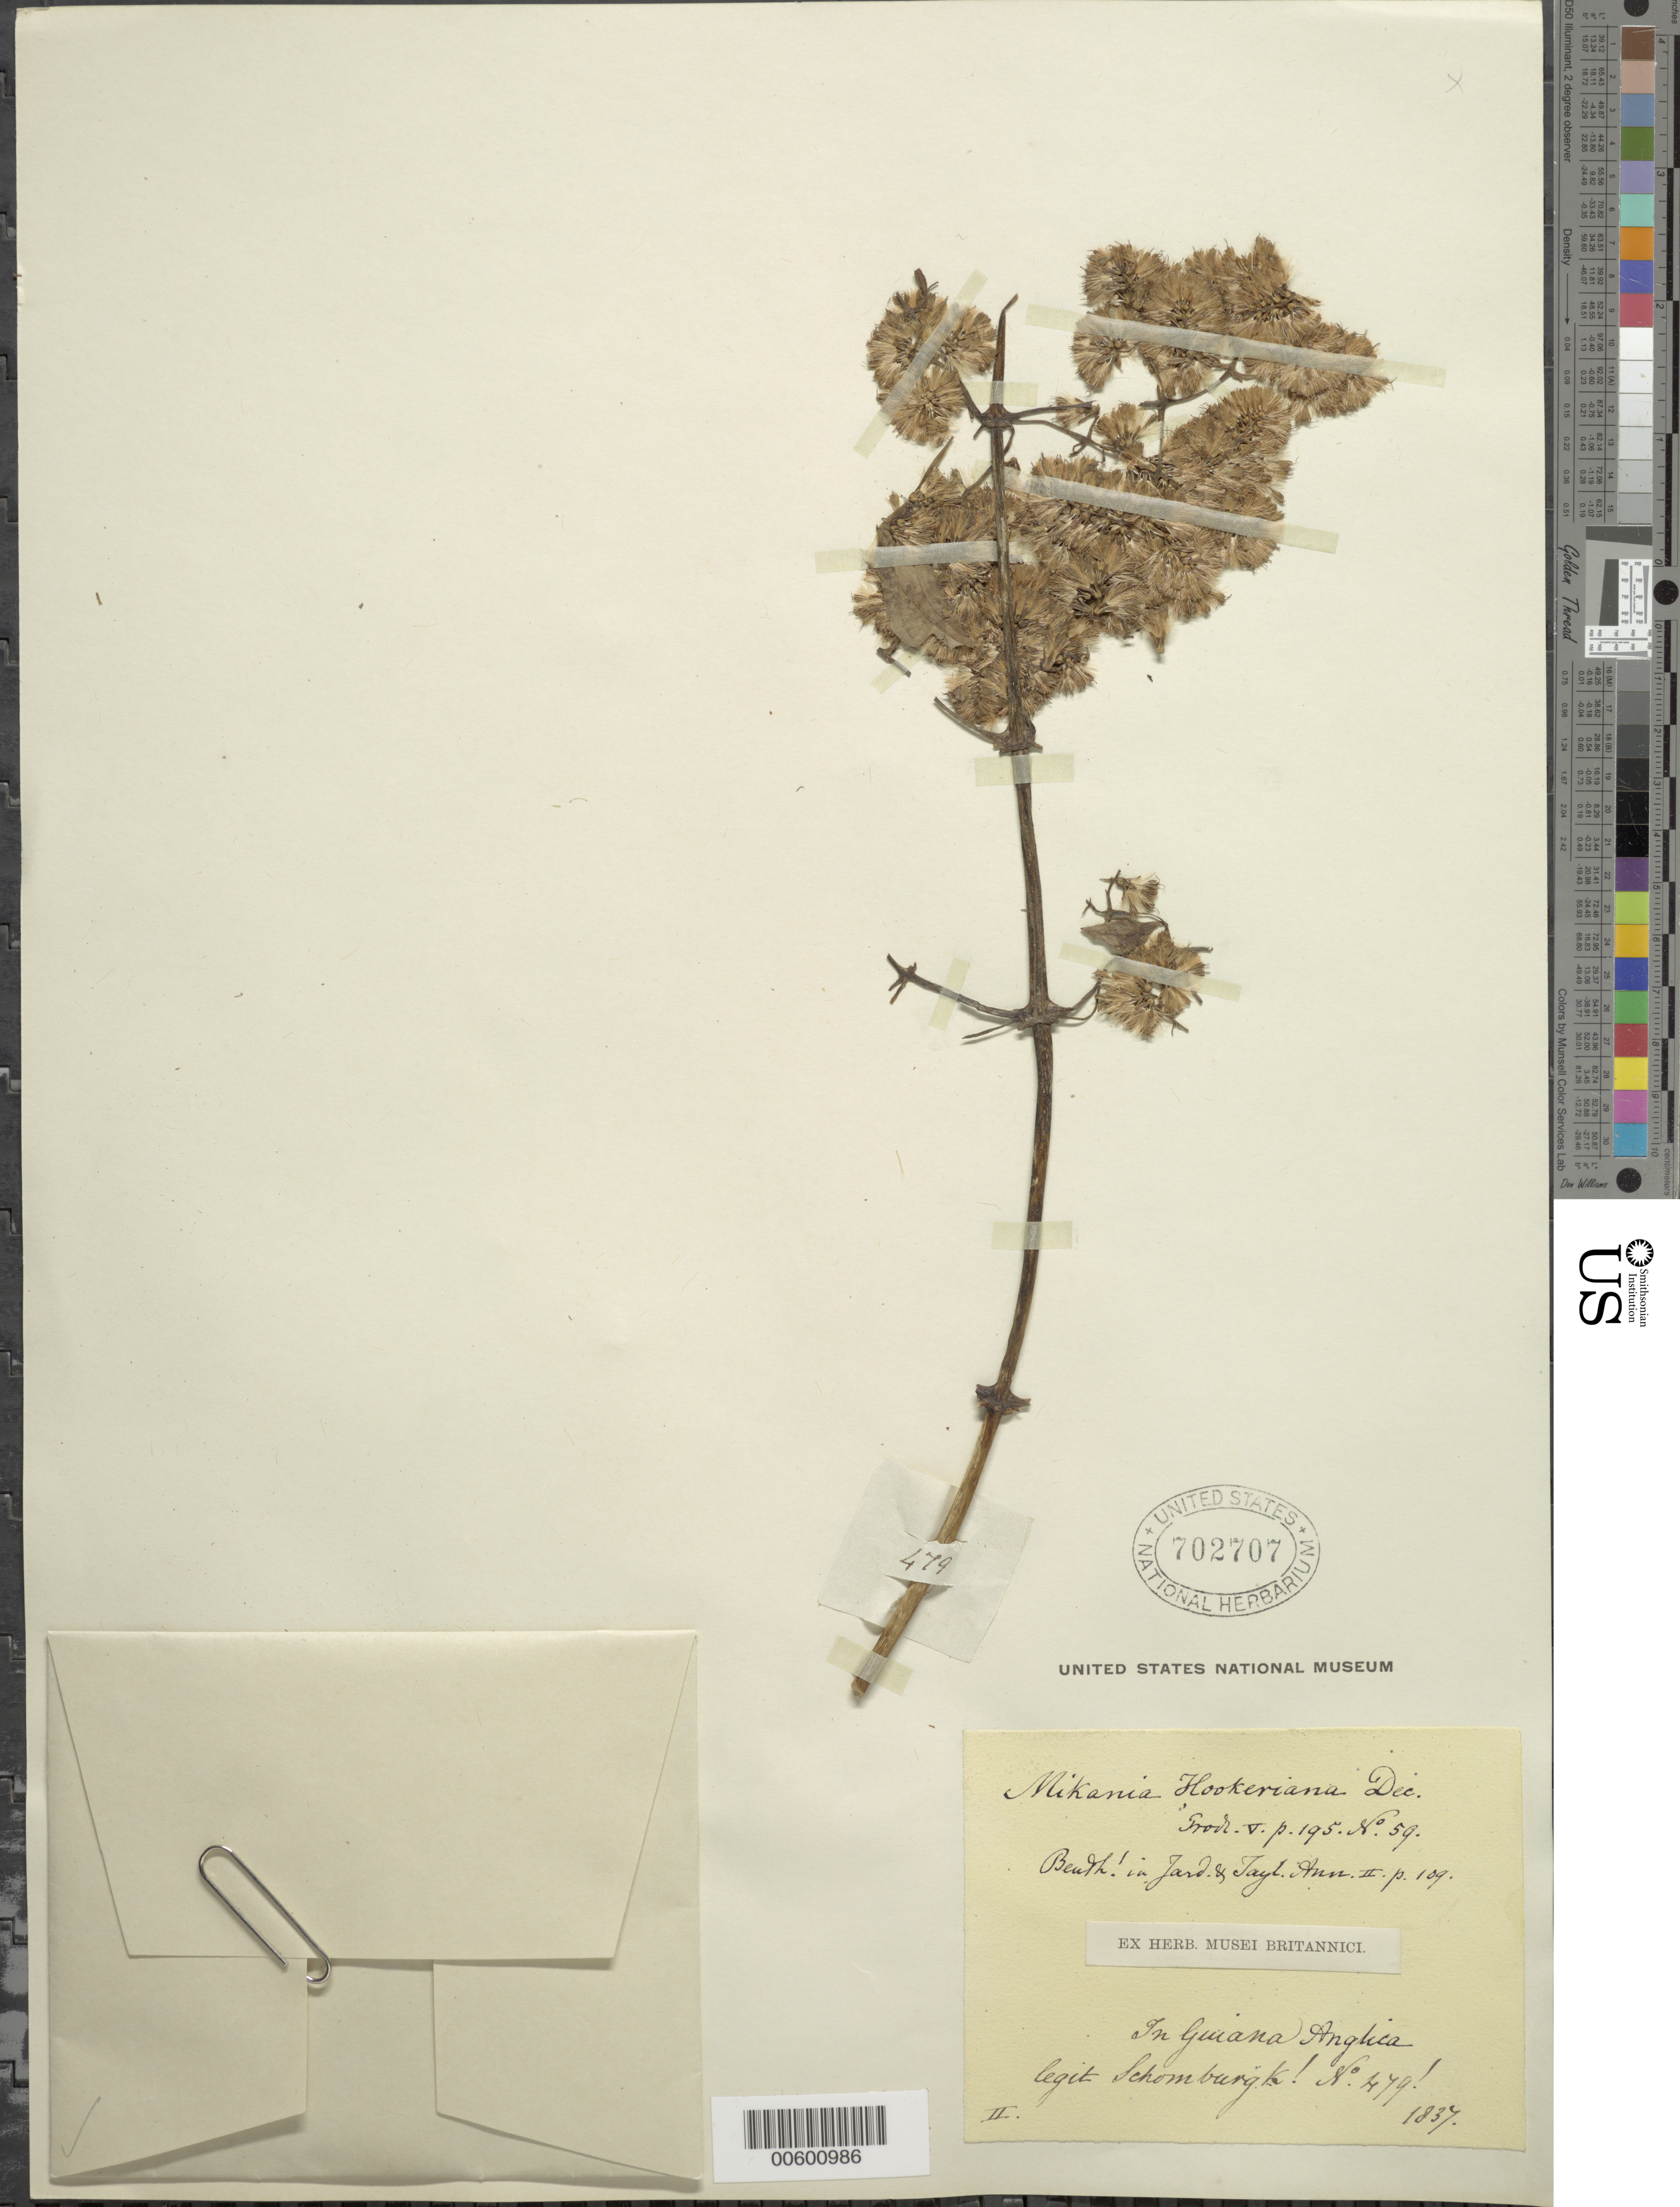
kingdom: Plantae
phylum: Tracheophyta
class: Magnoliopsida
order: Asterales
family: Asteraceae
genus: Mikania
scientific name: Mikania hookeriana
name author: DC.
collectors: R. H. Schomburgk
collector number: I 479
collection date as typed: February 1837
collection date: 1837-02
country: Guyana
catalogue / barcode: US 702707